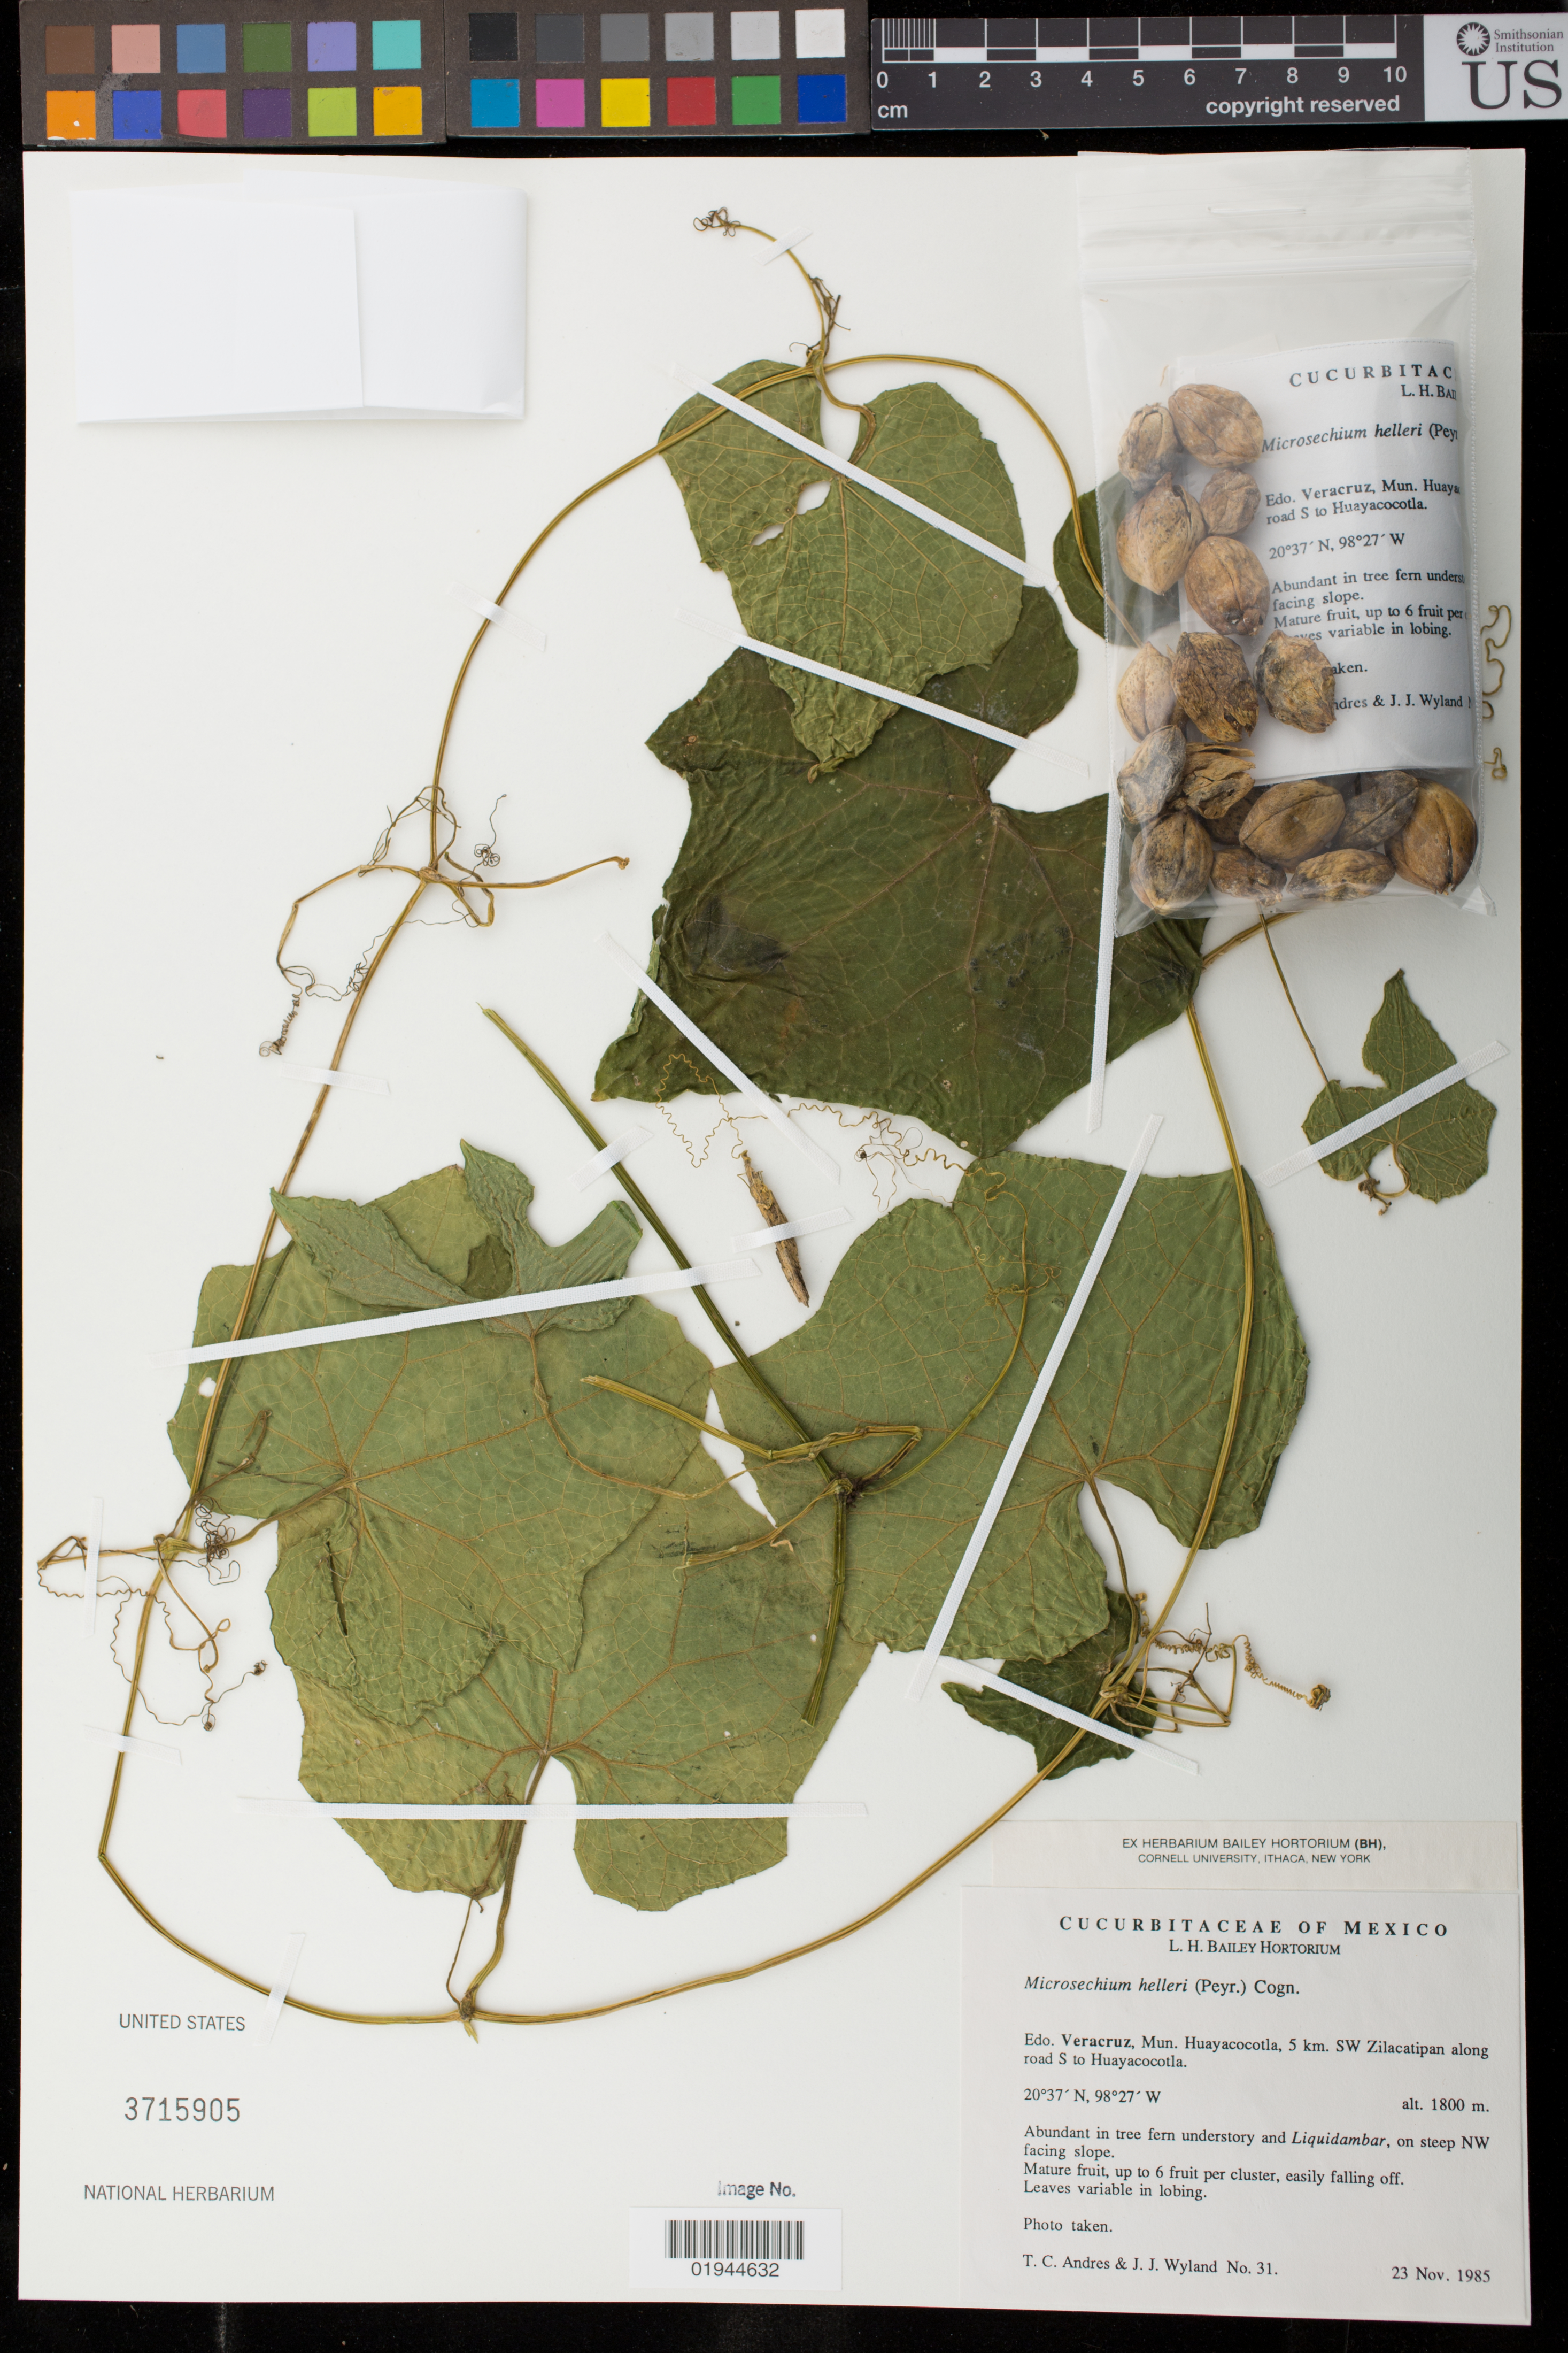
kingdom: Plantae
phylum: Tracheophyta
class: Magnoliopsida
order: Cucurbitales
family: Cucurbitaceae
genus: Microsechium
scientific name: Microsechium helleri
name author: (Peyr.) Cogn.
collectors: T. C. Andres & J. J. Wyland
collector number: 31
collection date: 1985-11-23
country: Mexico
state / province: Veracruz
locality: Mun. Huayacocotla, 5 km. SW Zilacatipan along road S to Huayacocotla.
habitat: tree fern understory and Liquidambar, on steep NW facing slope.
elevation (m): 1800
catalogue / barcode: US 3715905